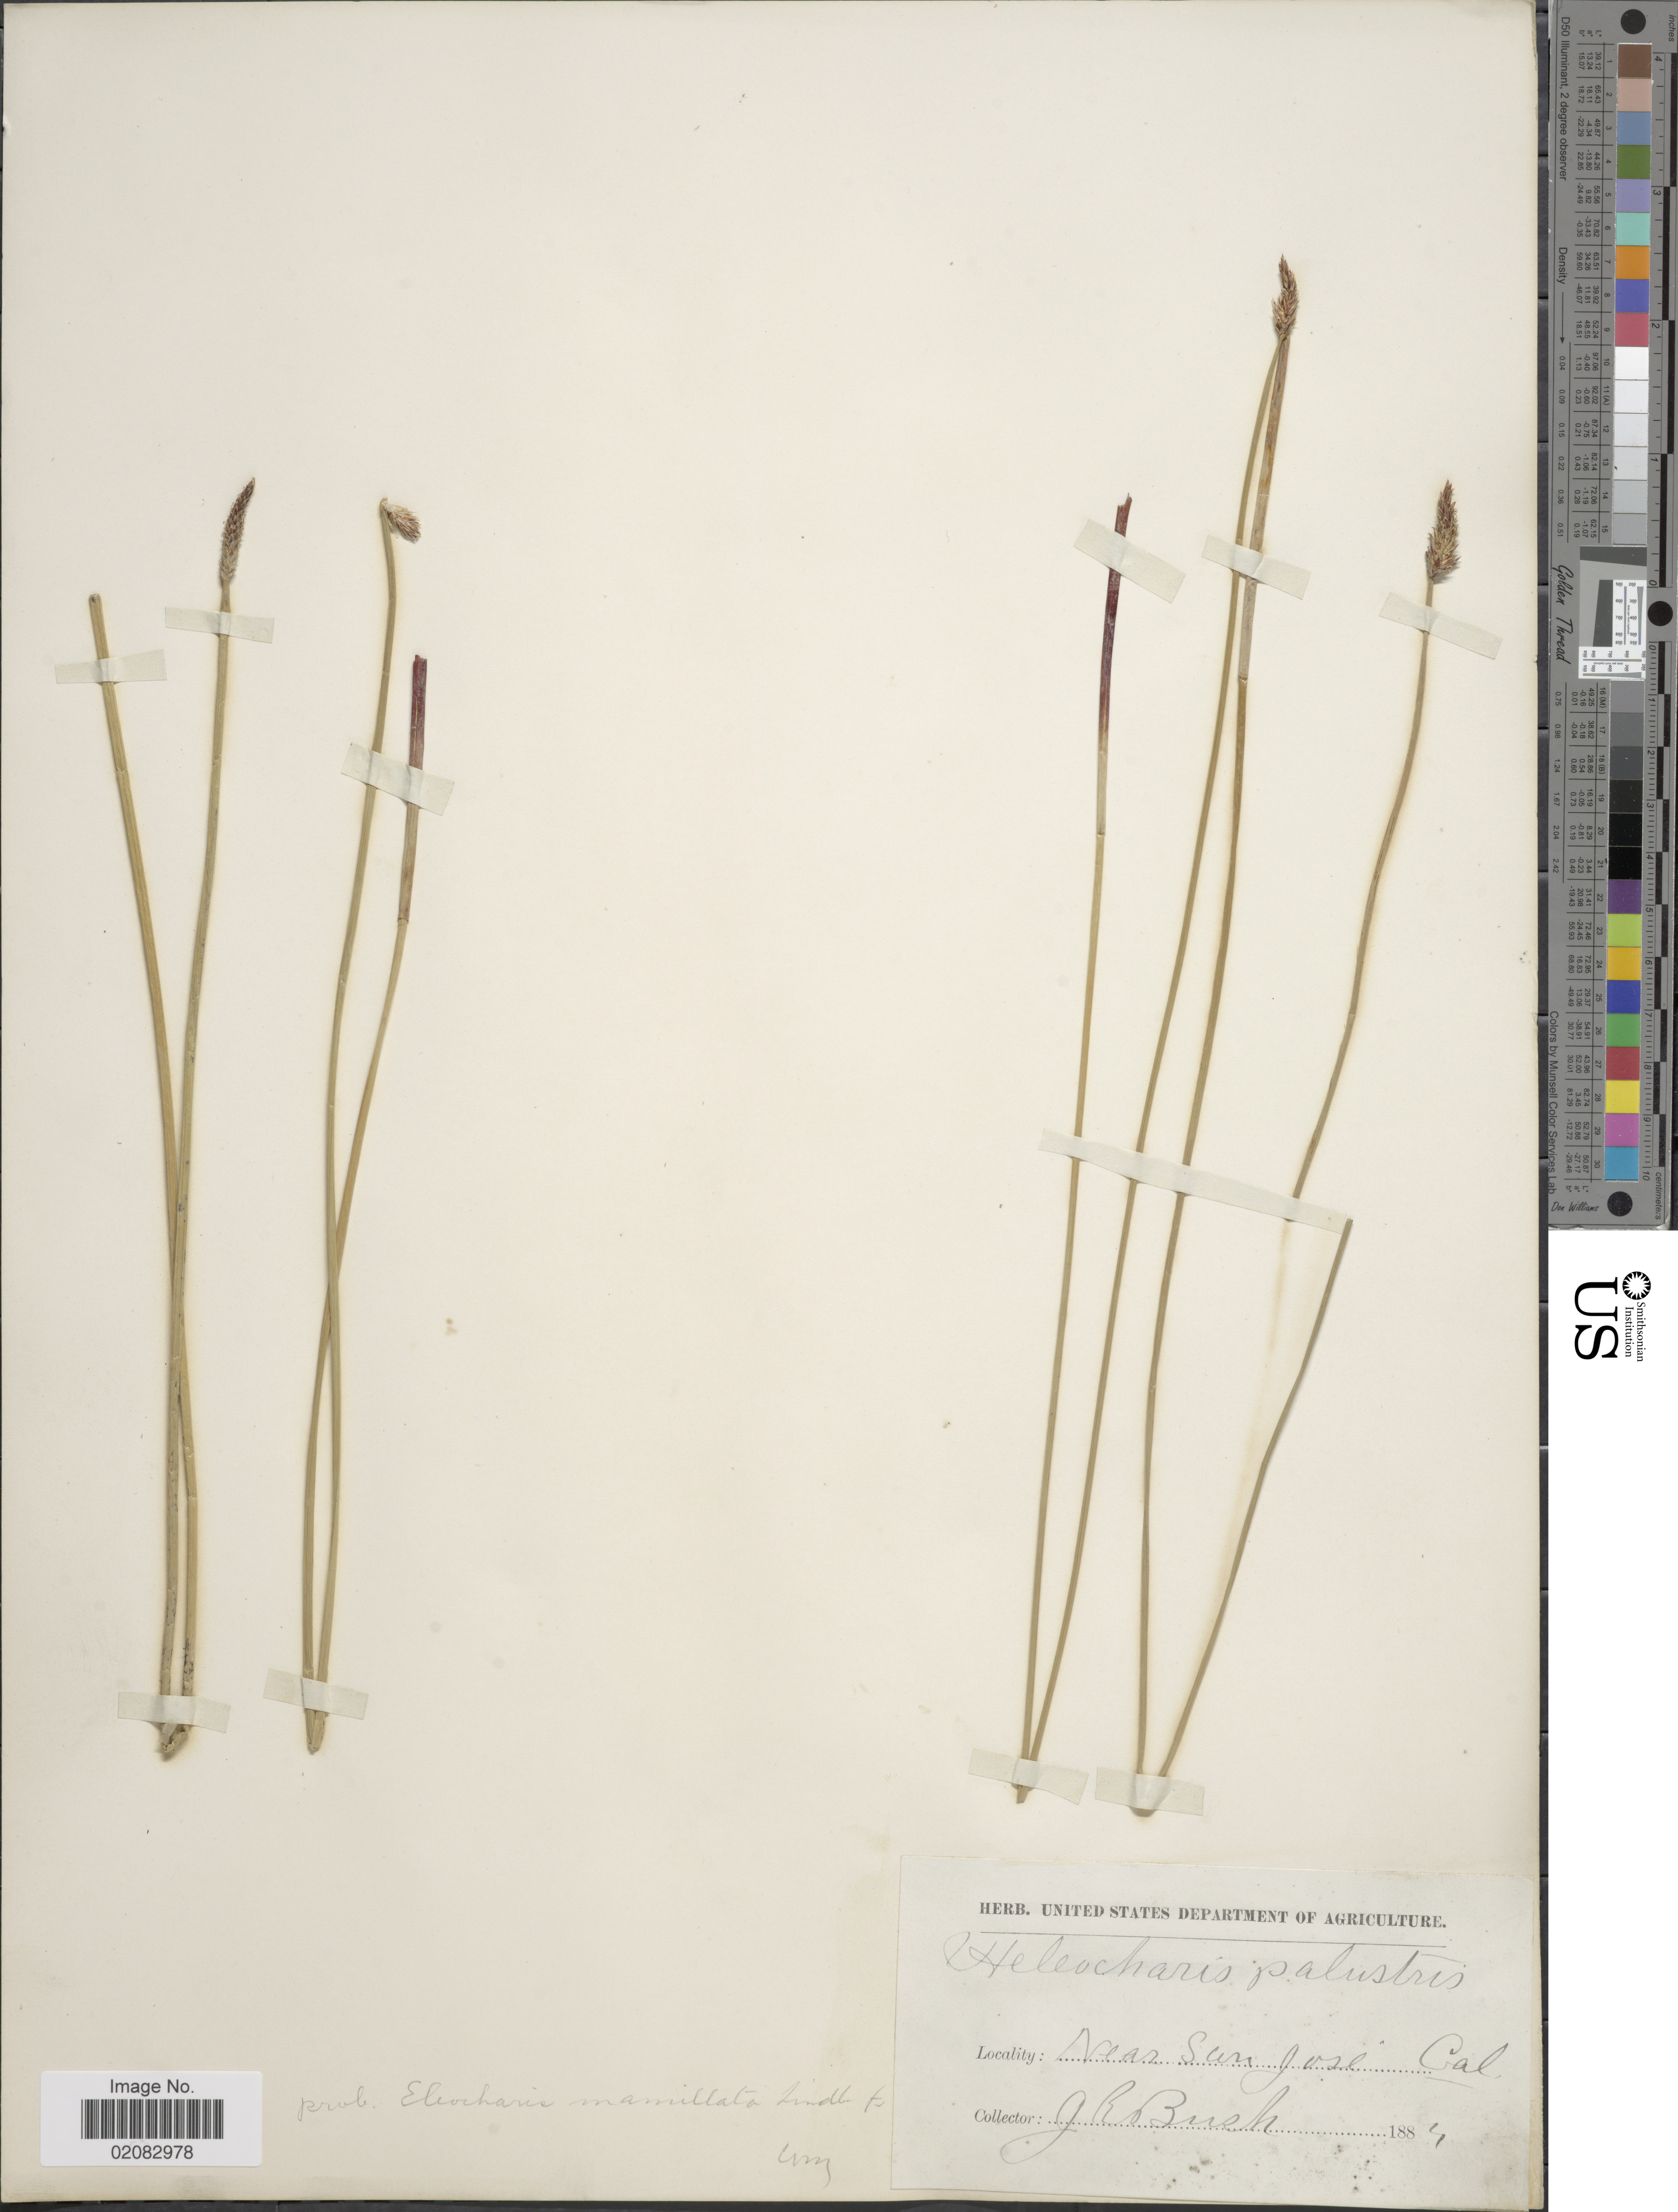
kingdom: Plantae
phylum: Tracheophyta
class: Liliopsida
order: Poales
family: Cyperaceae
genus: Eleocharis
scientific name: Eleocharis macrostachya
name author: Britton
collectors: G. Bush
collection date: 1884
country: United States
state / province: California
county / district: Santa Clara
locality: Near San José